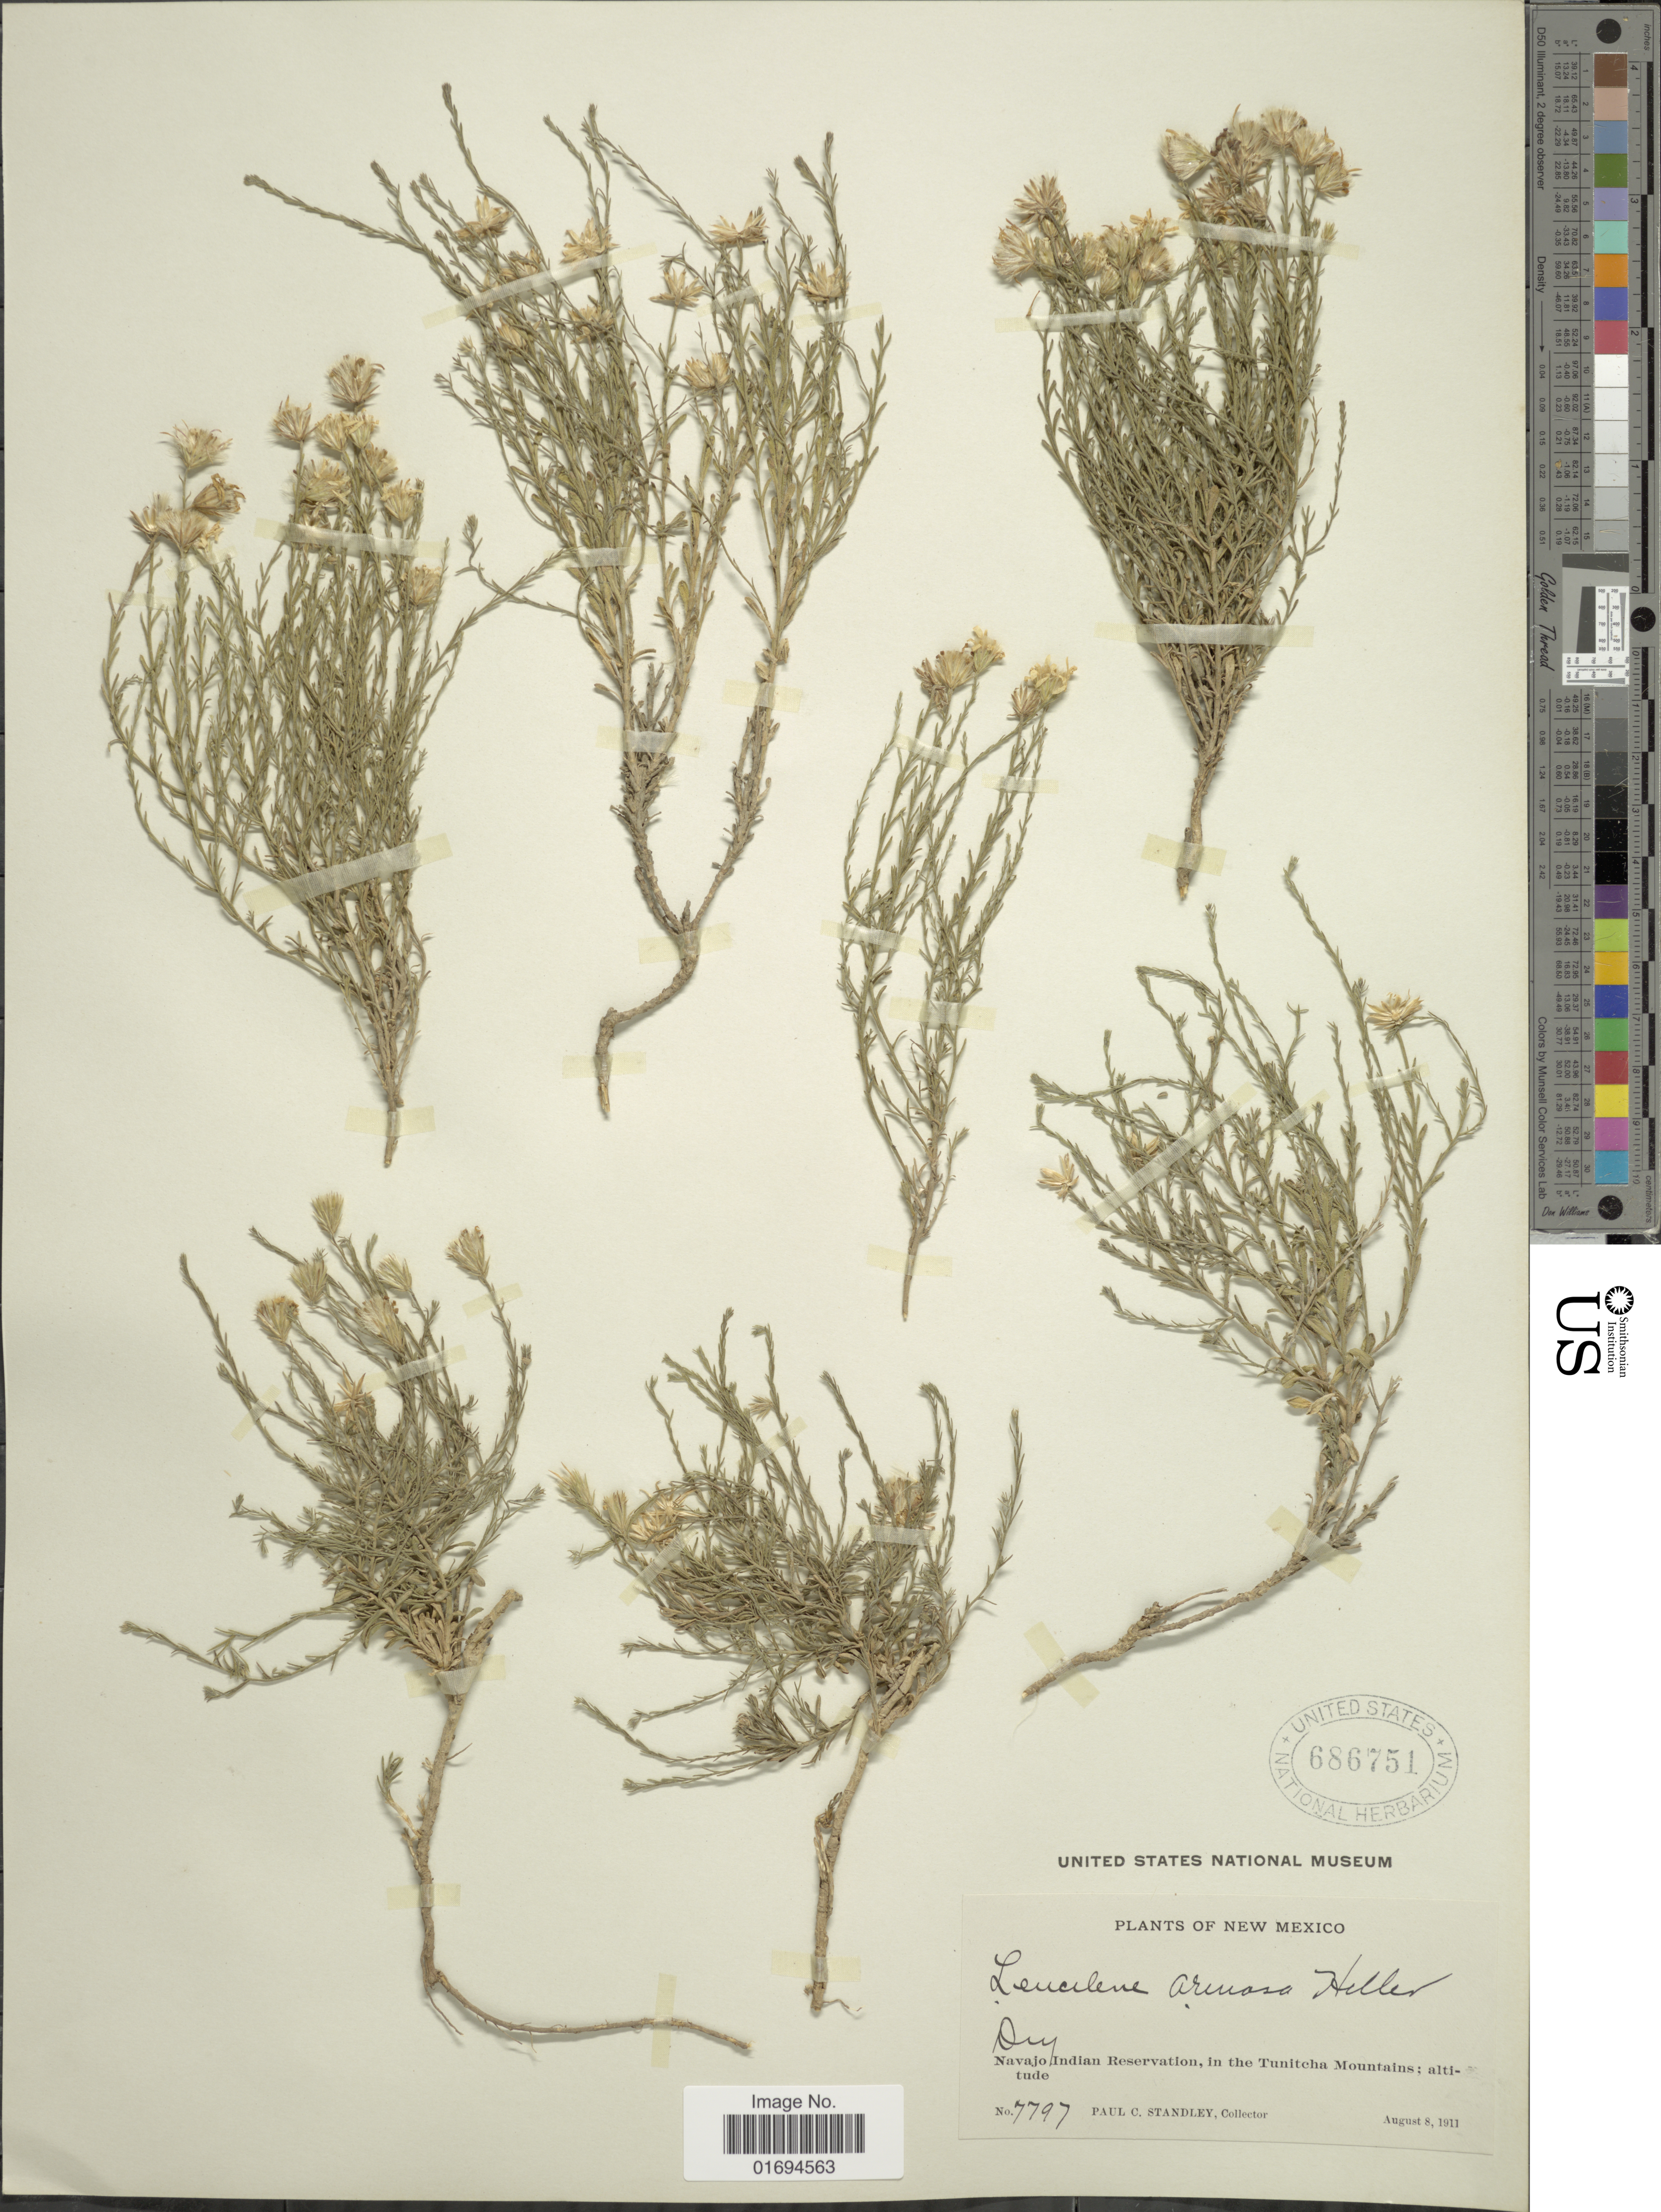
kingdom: Plantae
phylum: Tracheophyta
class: Magnoliopsida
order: Asterales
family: Asteraceae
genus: Chaetopappa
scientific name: Chaetopappa ericoides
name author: (Torr.) G.L. Nesom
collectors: P. C. Standley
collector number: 7797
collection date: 1911-08-08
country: United States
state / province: New Mexico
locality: Navajo Indian Reservation, in the Tunitcha Mountains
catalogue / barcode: US 686751